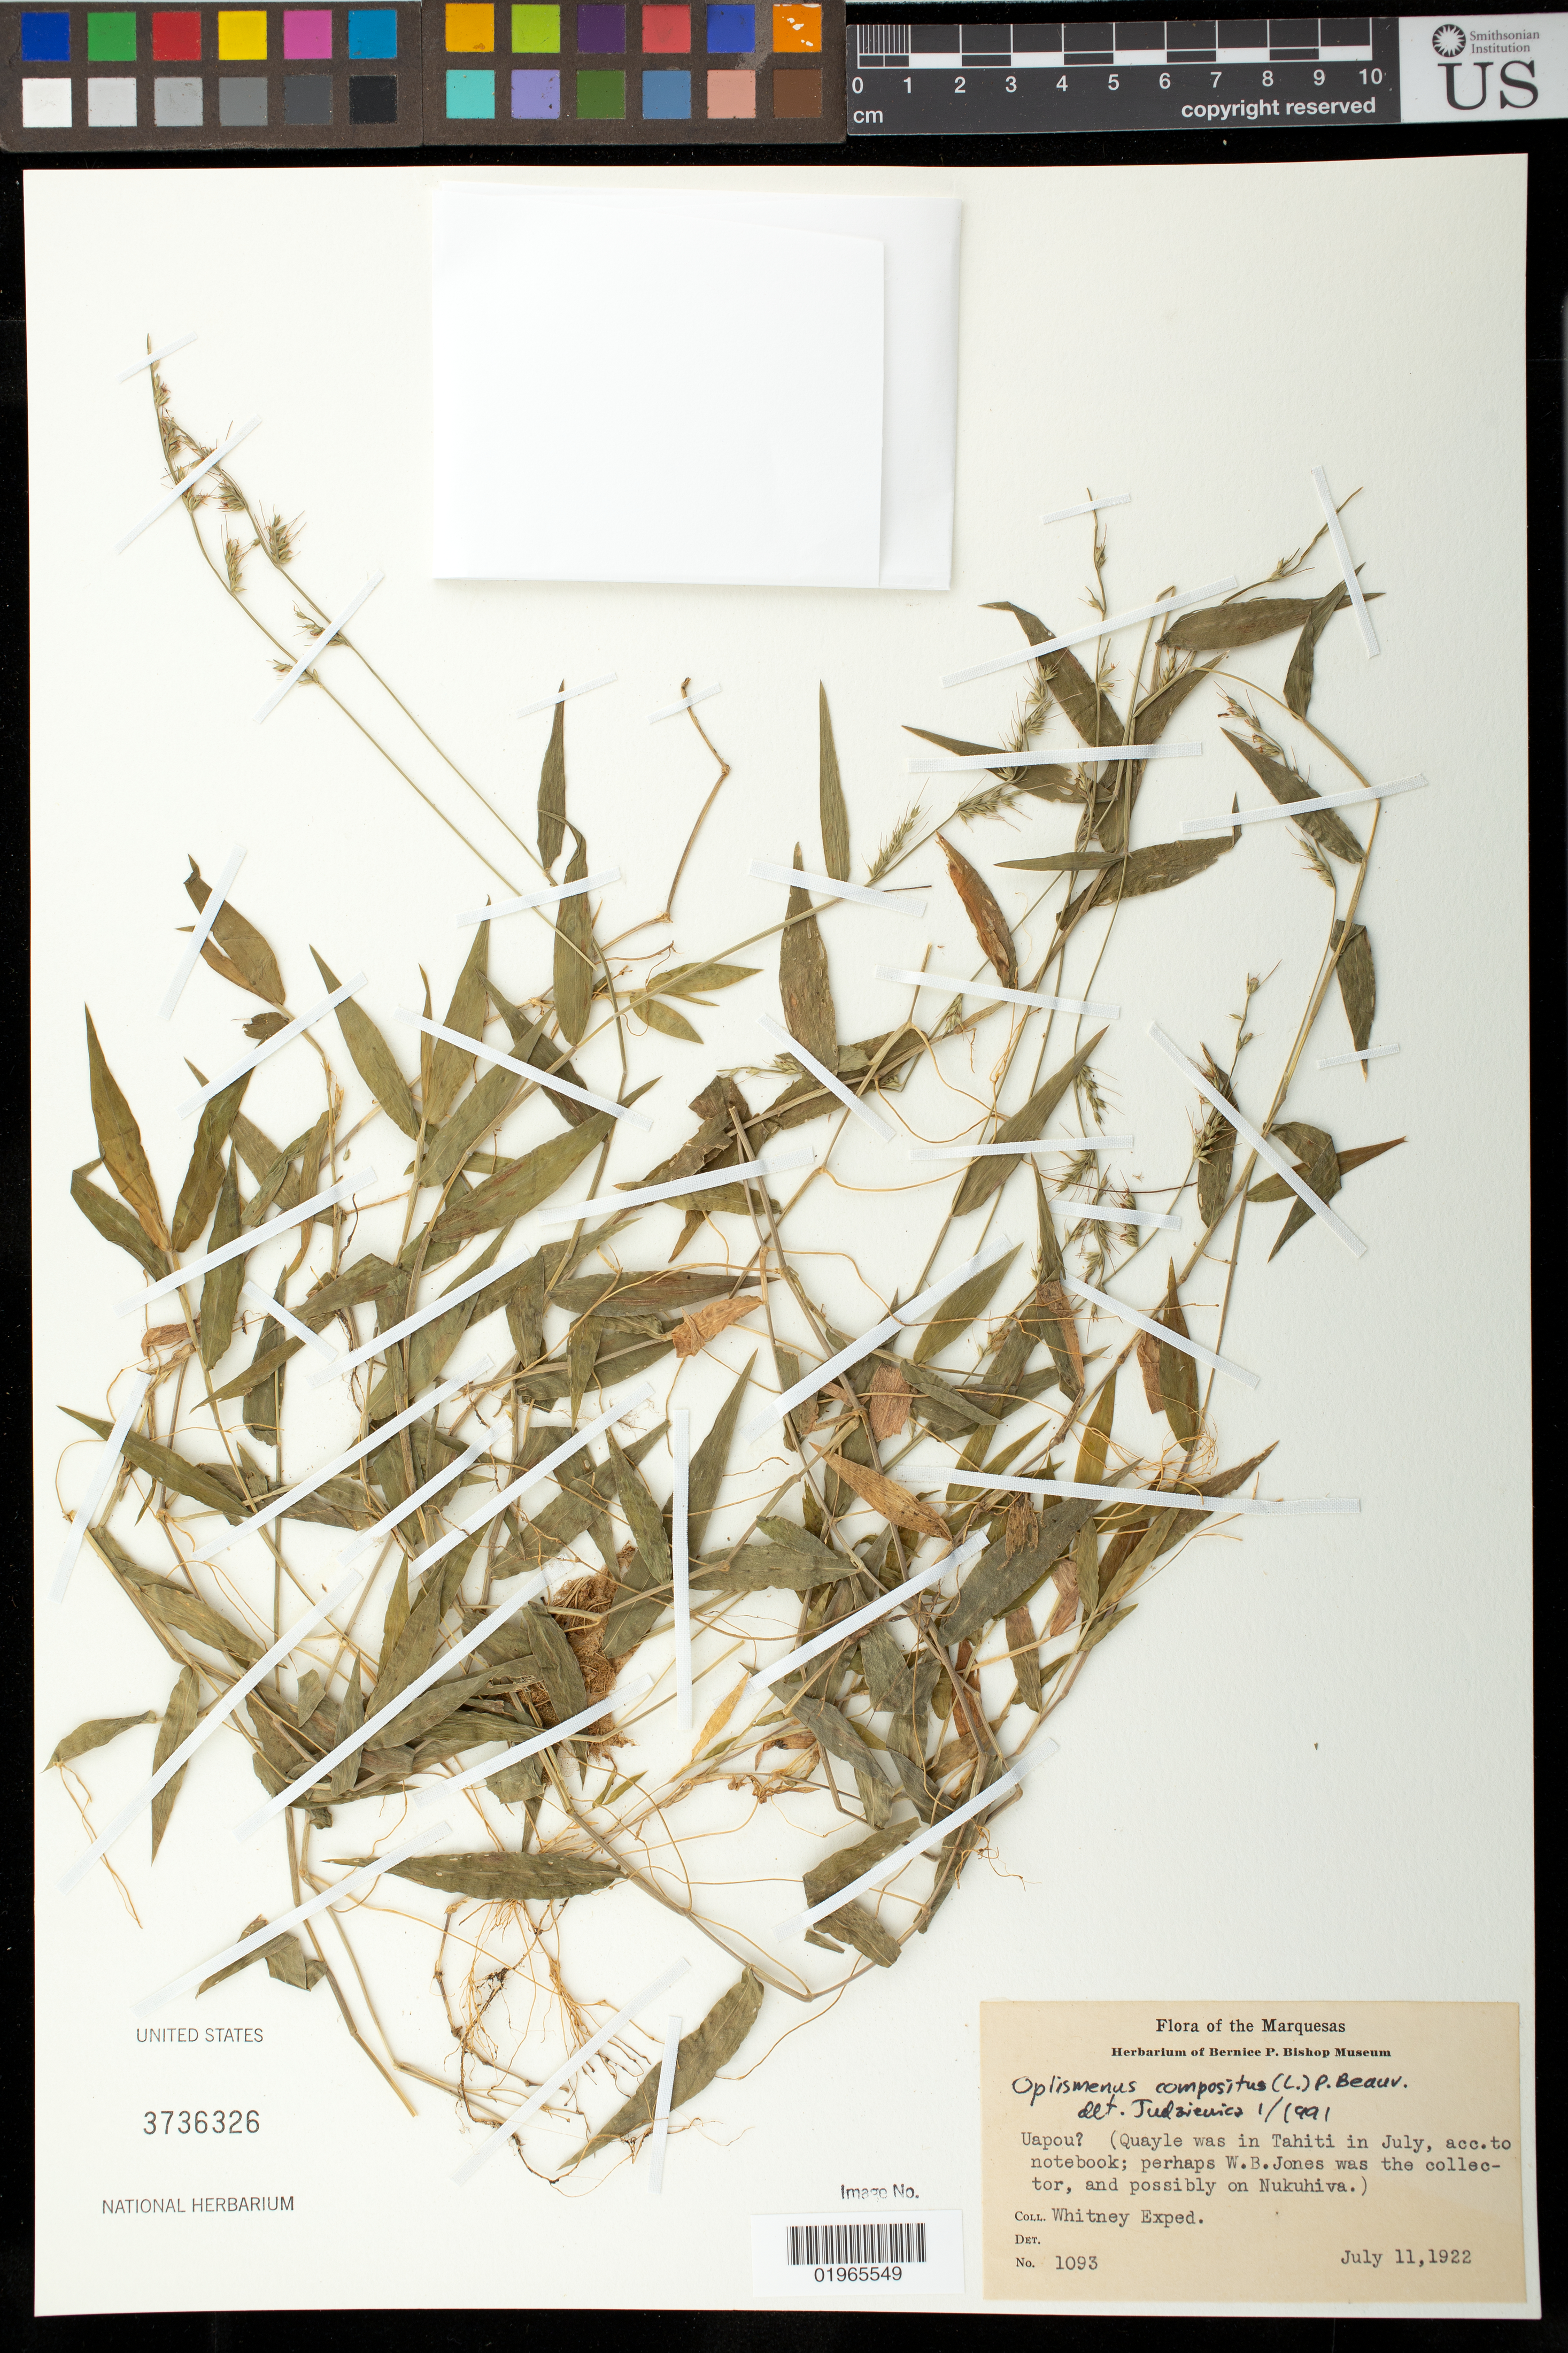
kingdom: Plantae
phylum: Tracheophyta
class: Liliopsida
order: Poales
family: Poaceae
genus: Oplismenus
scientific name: Oplismenus compositus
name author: (L.) P. Beauv.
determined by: Judziewicz, E. J.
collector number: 1093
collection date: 1922-07-11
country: French Polynesia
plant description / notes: "Ua Pou? (Quayle was in Tahiti in July, acc. to notebook; perhaps W.B. Jones was the collector, and possibly on Nuku Hiva) Whitney Exped."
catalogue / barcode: US 3736326